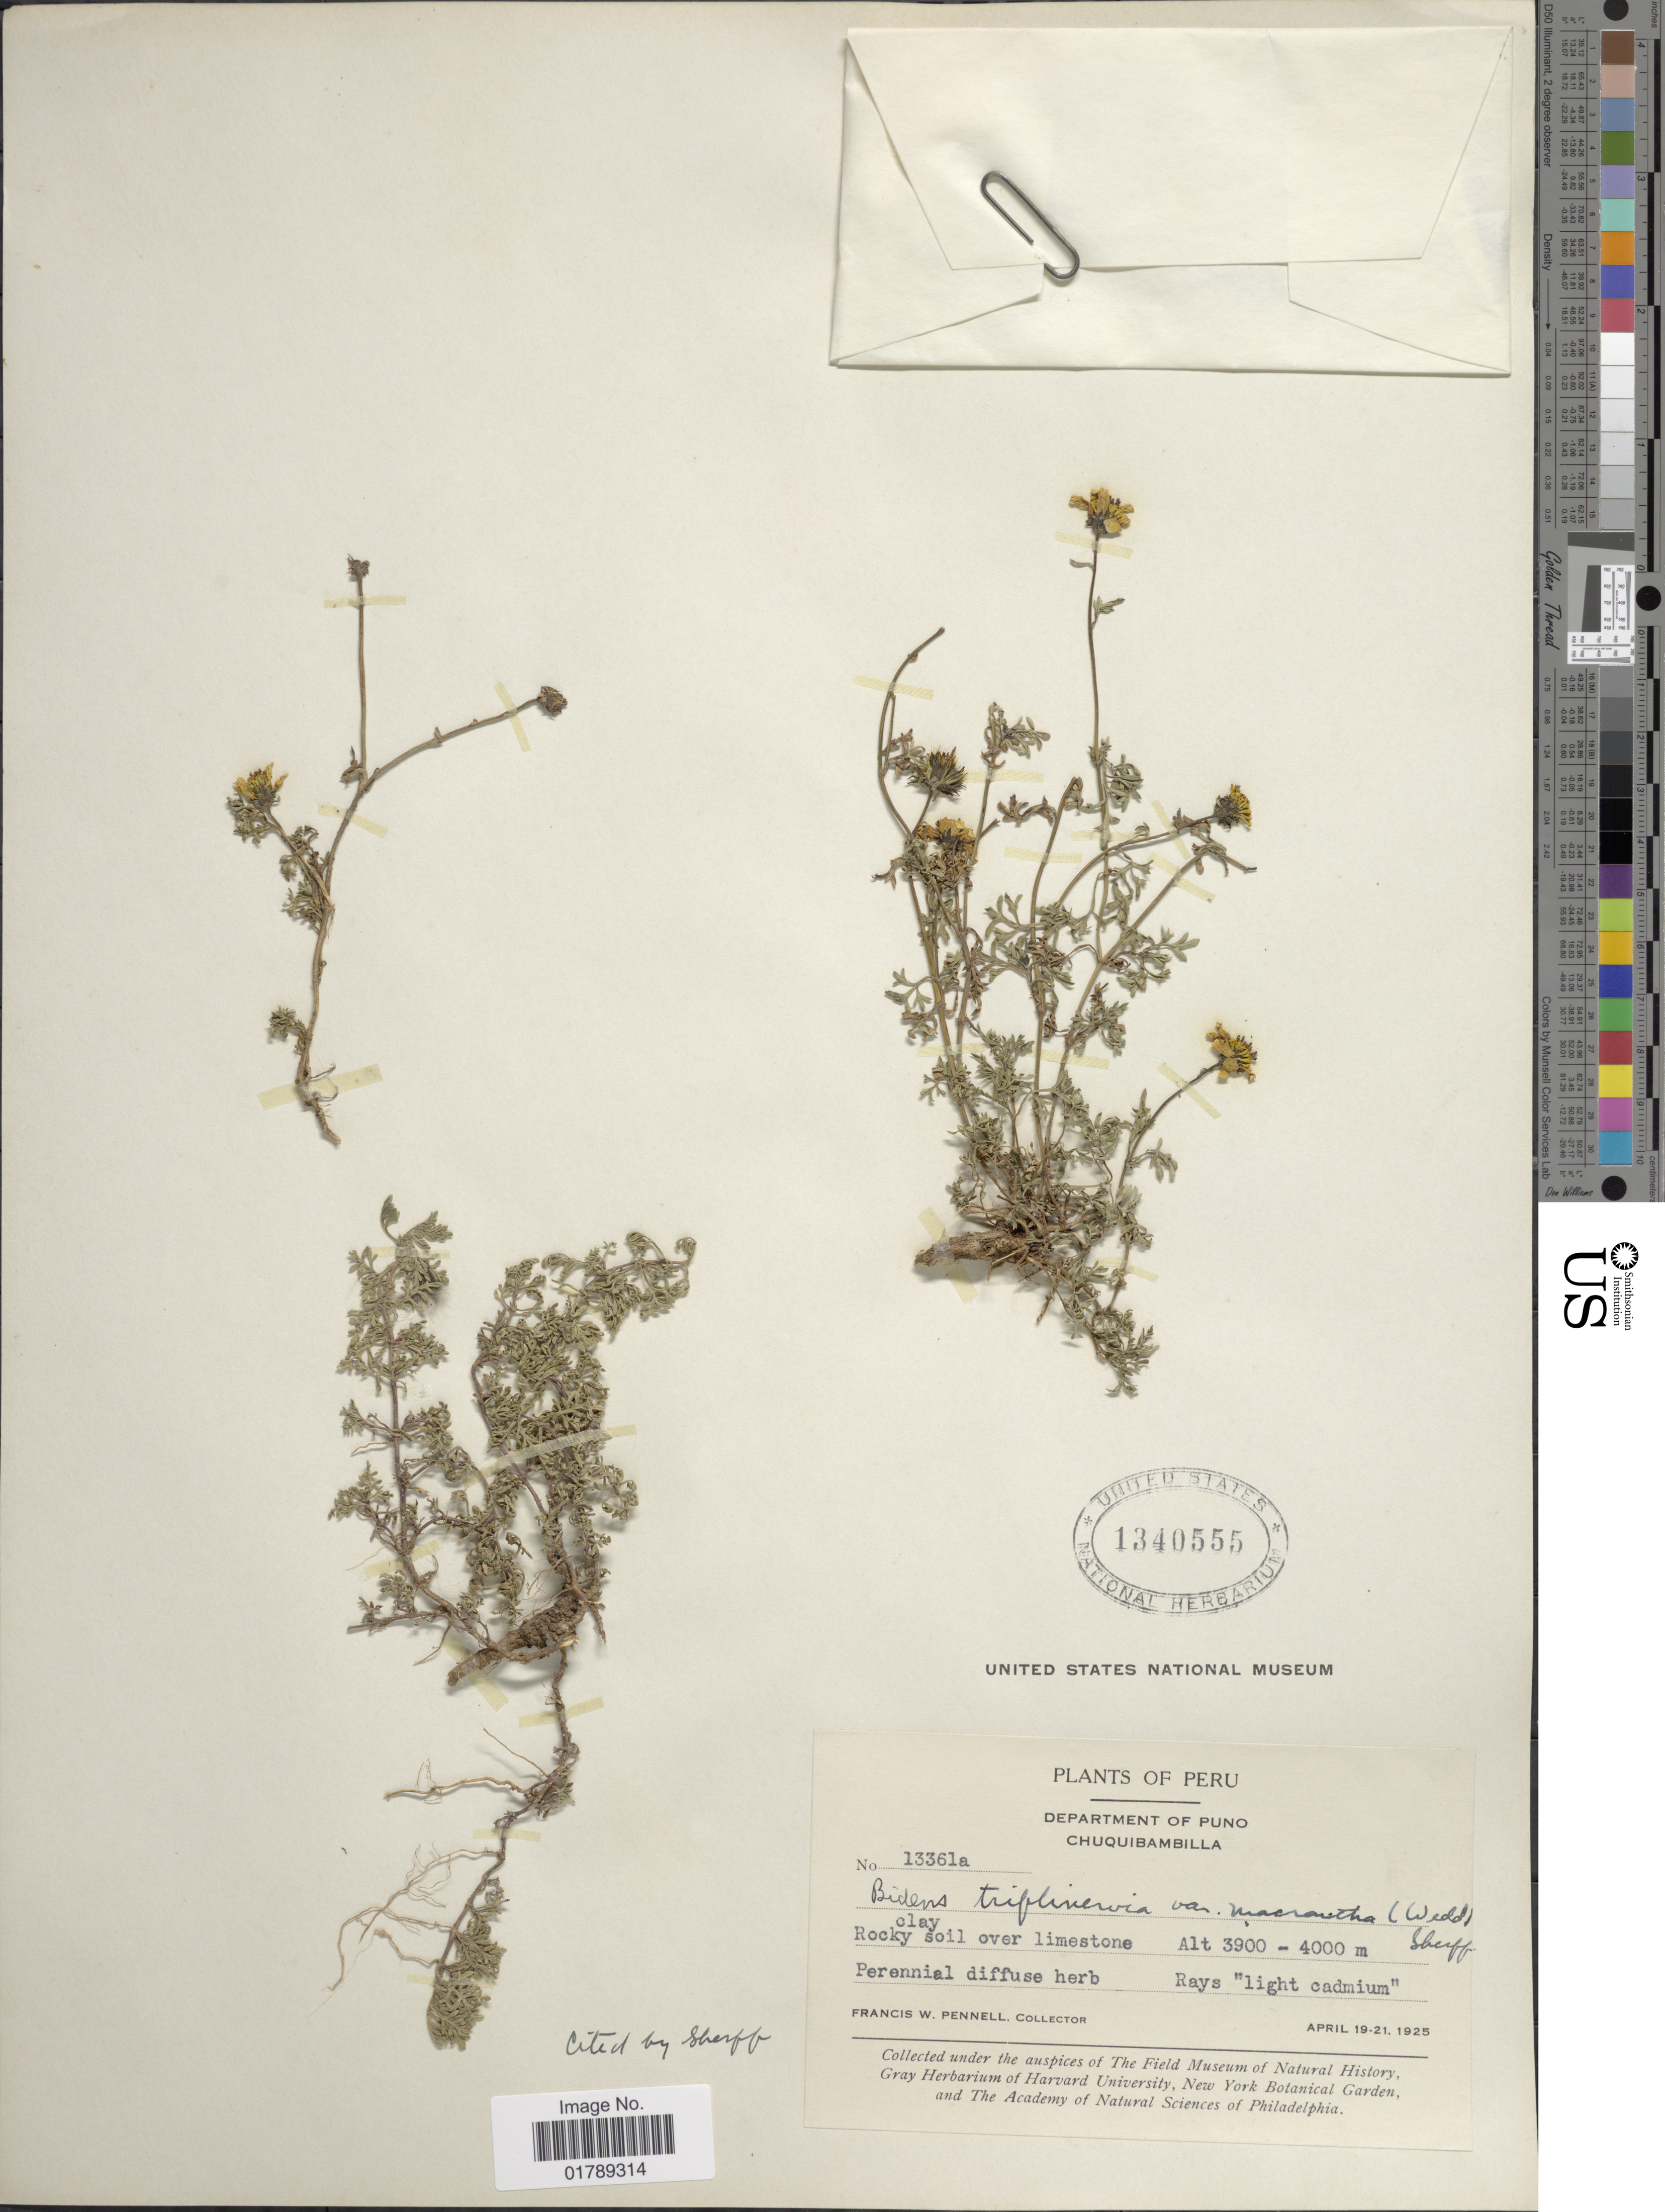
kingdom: Plantae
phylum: Tracheophyta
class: Magnoliopsida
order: Asterales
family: Asteraceae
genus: Bidens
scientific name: Bidens triplinervia var. macrantha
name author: (Wedd.) Sherff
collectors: F. W. Pennell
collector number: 13361a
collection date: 1925-04-19/1925-04-21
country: Peru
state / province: Puno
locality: Chuquibambilla.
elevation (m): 3900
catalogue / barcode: US 1340555